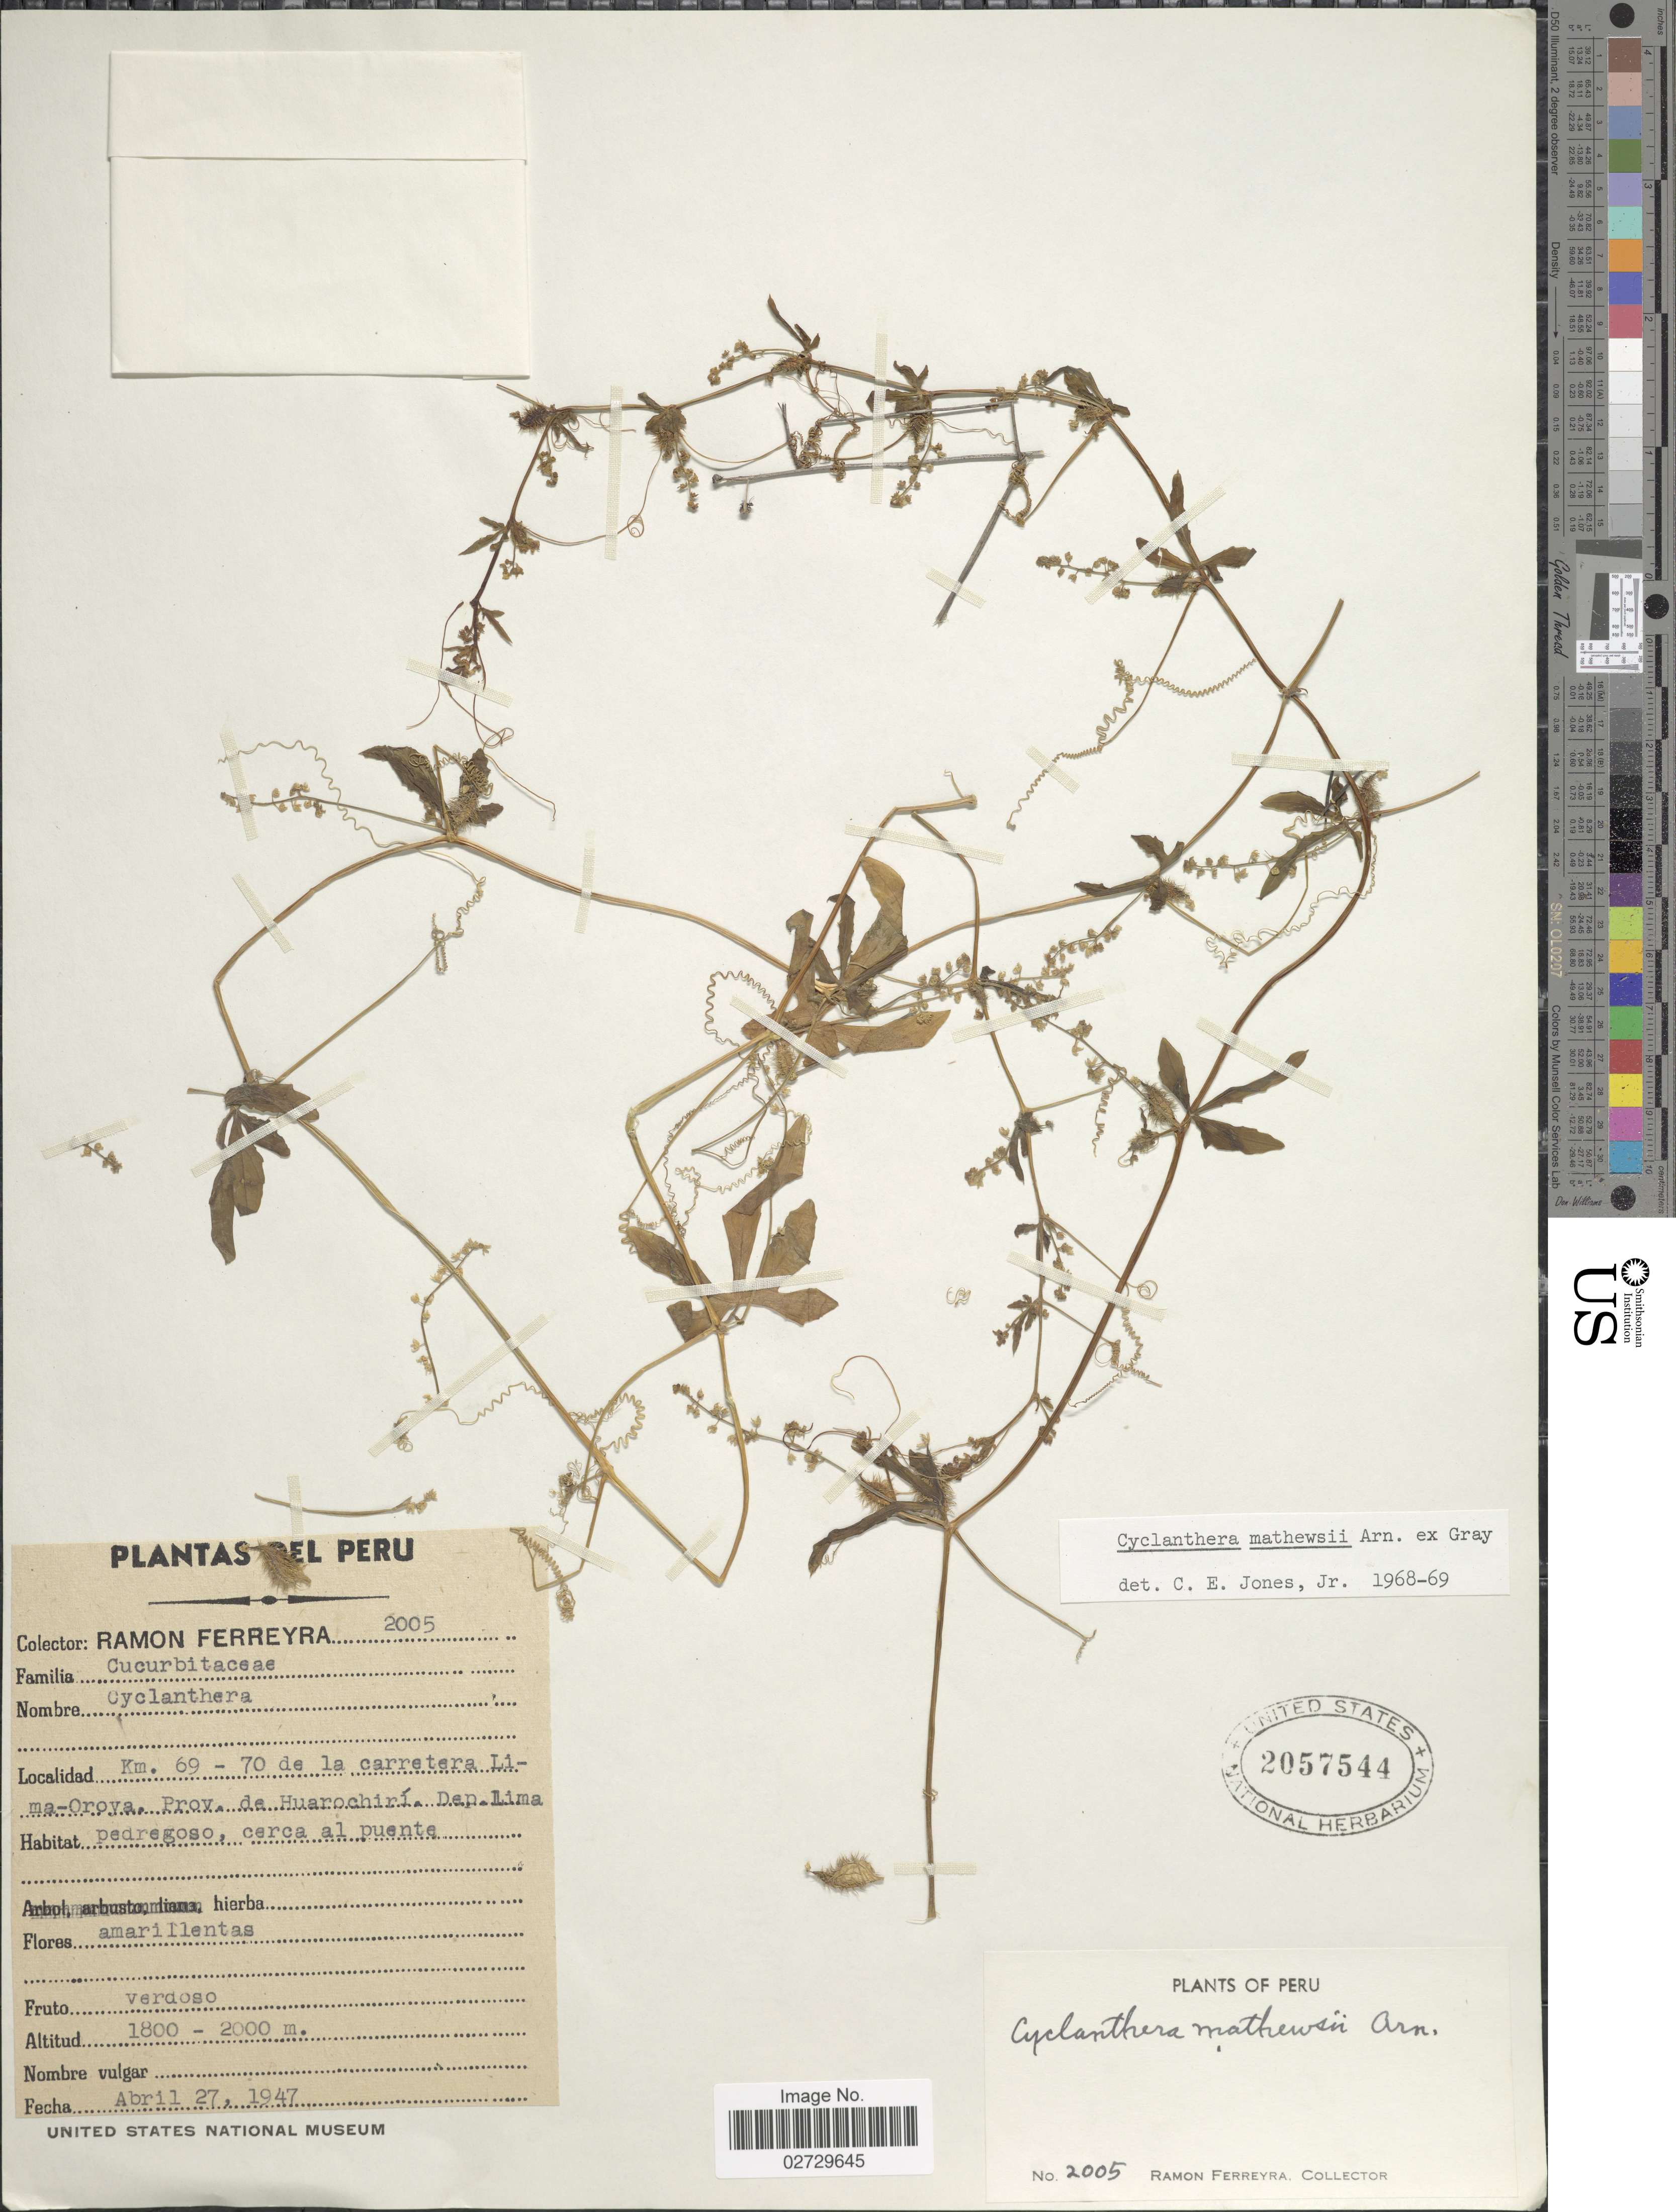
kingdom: Plantae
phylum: Tracheophyta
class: Magnoliopsida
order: Cucurbitales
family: Cucurbitaceae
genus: Cyclanthera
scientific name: Cyclanthera mathewsii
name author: Arn. ex A. Gray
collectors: R. A. Ferreyra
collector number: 2005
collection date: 1947-04-27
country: Peru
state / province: Lima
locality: Km. 69- 70 de la carretera Lima - Oroya. Prov. de Huarochiri. Dep. Lima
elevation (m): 1800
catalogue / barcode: US 2057544